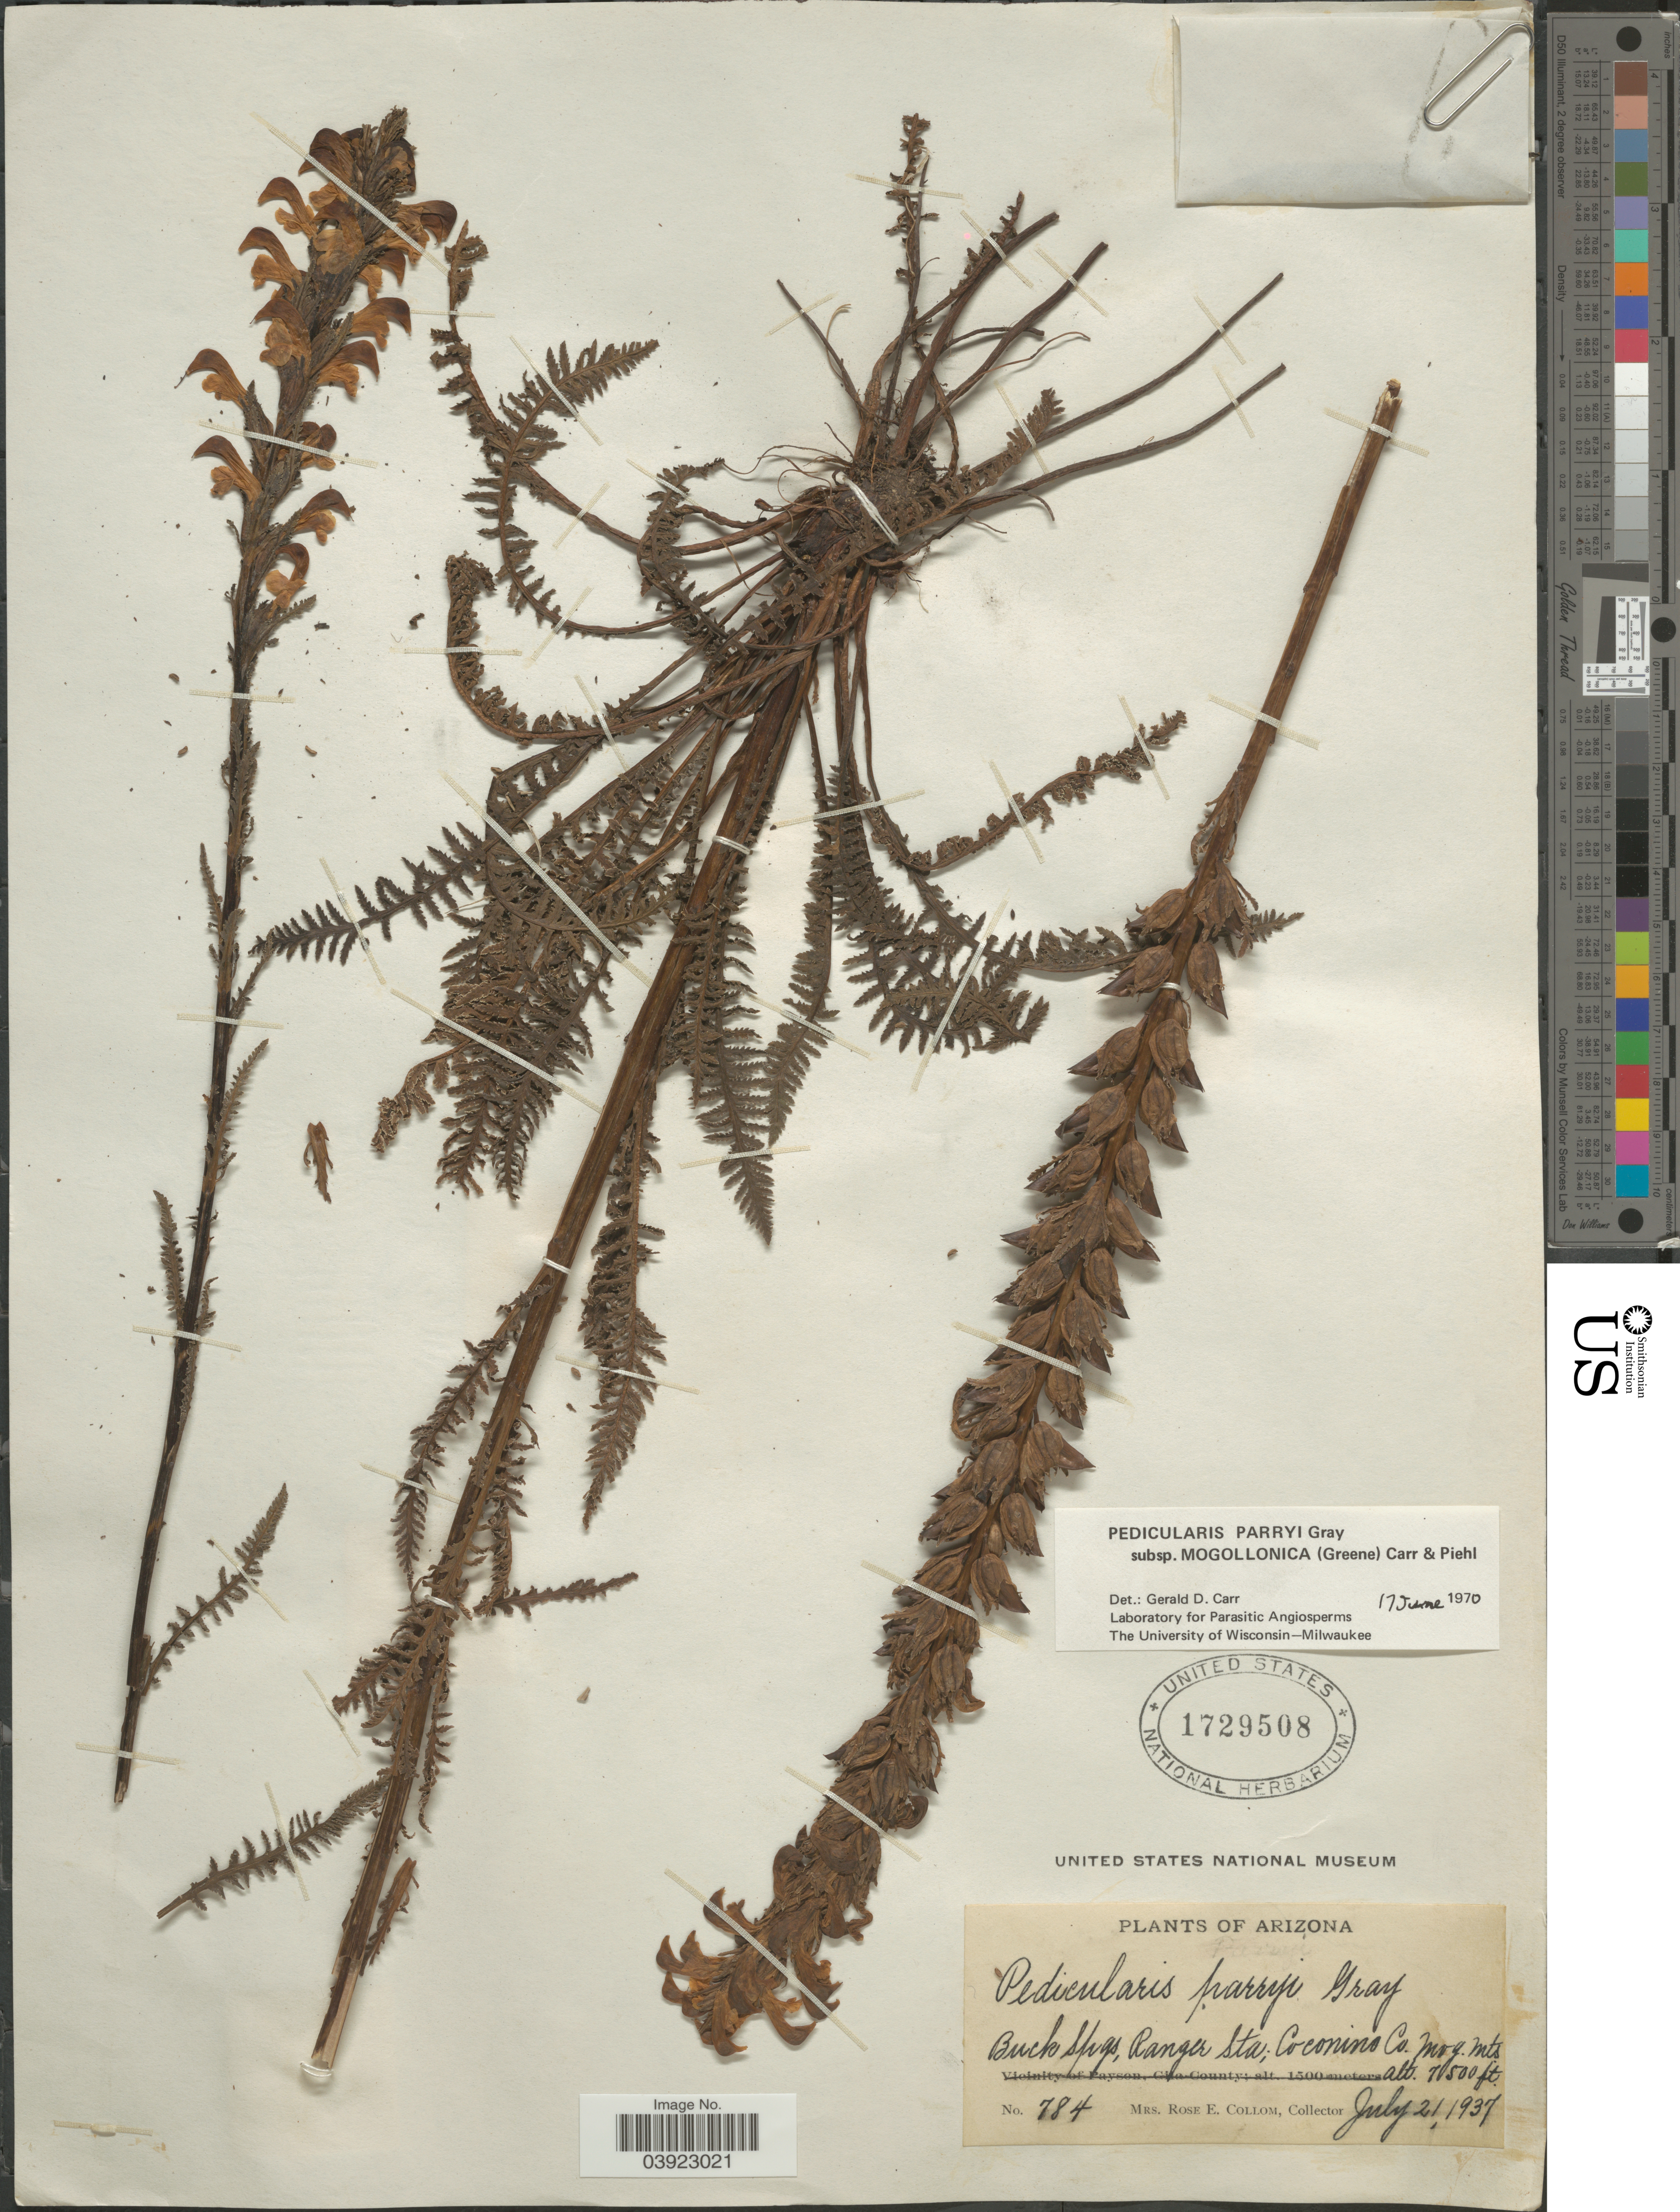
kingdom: Plantae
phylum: Tracheophyta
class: Magnoliopsida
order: Lamiales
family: Orobanchaceae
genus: Pedicularis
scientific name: Pedicularis parryi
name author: A. Gray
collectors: R. E. Collom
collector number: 784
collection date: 1937-07-21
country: United States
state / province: Arizona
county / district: Cococino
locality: Buck (Sprg) Springs Ranger Station(Sta.); Coconino Co. Mog. Mts.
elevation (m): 2286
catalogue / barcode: US 1729508